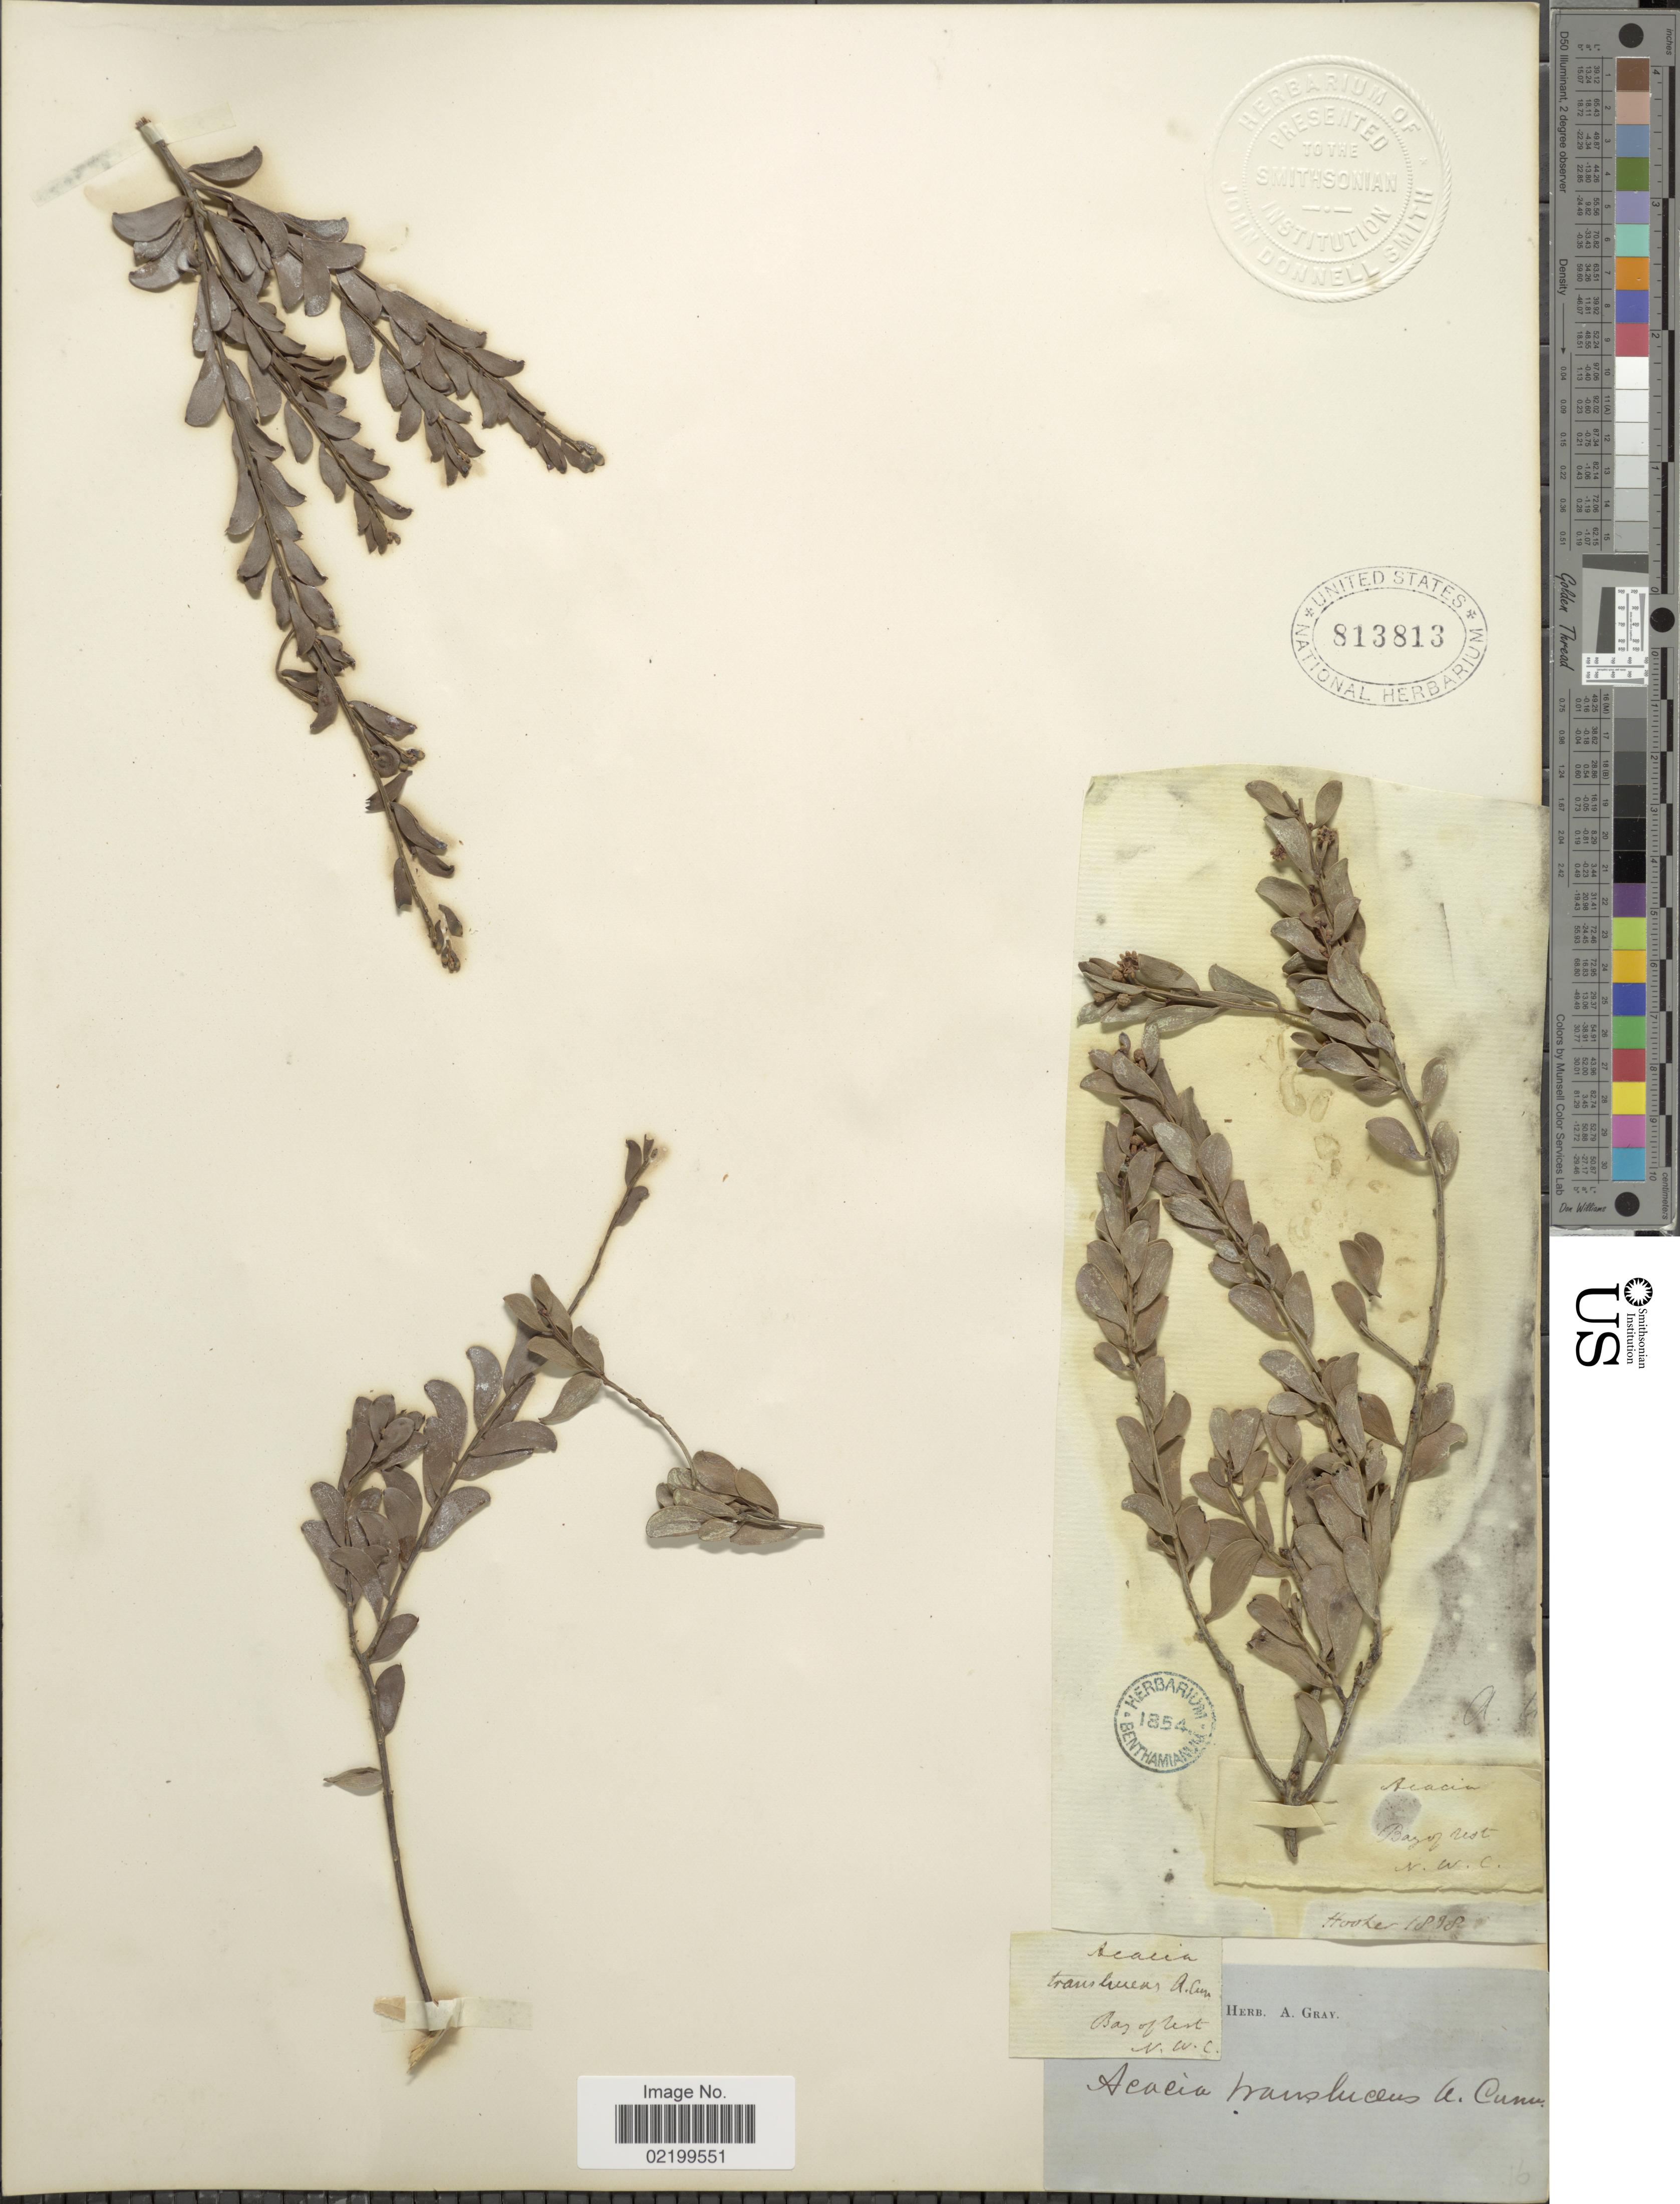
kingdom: Plantae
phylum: Tracheophyta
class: Magnoliopsida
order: Fabales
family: Fabaceae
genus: Acacia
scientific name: Acacia translucens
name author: Hook.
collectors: -. Hooker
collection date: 1898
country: Australia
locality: Bay of Rest, N. W. C. [=north west coast?]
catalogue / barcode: US 813813